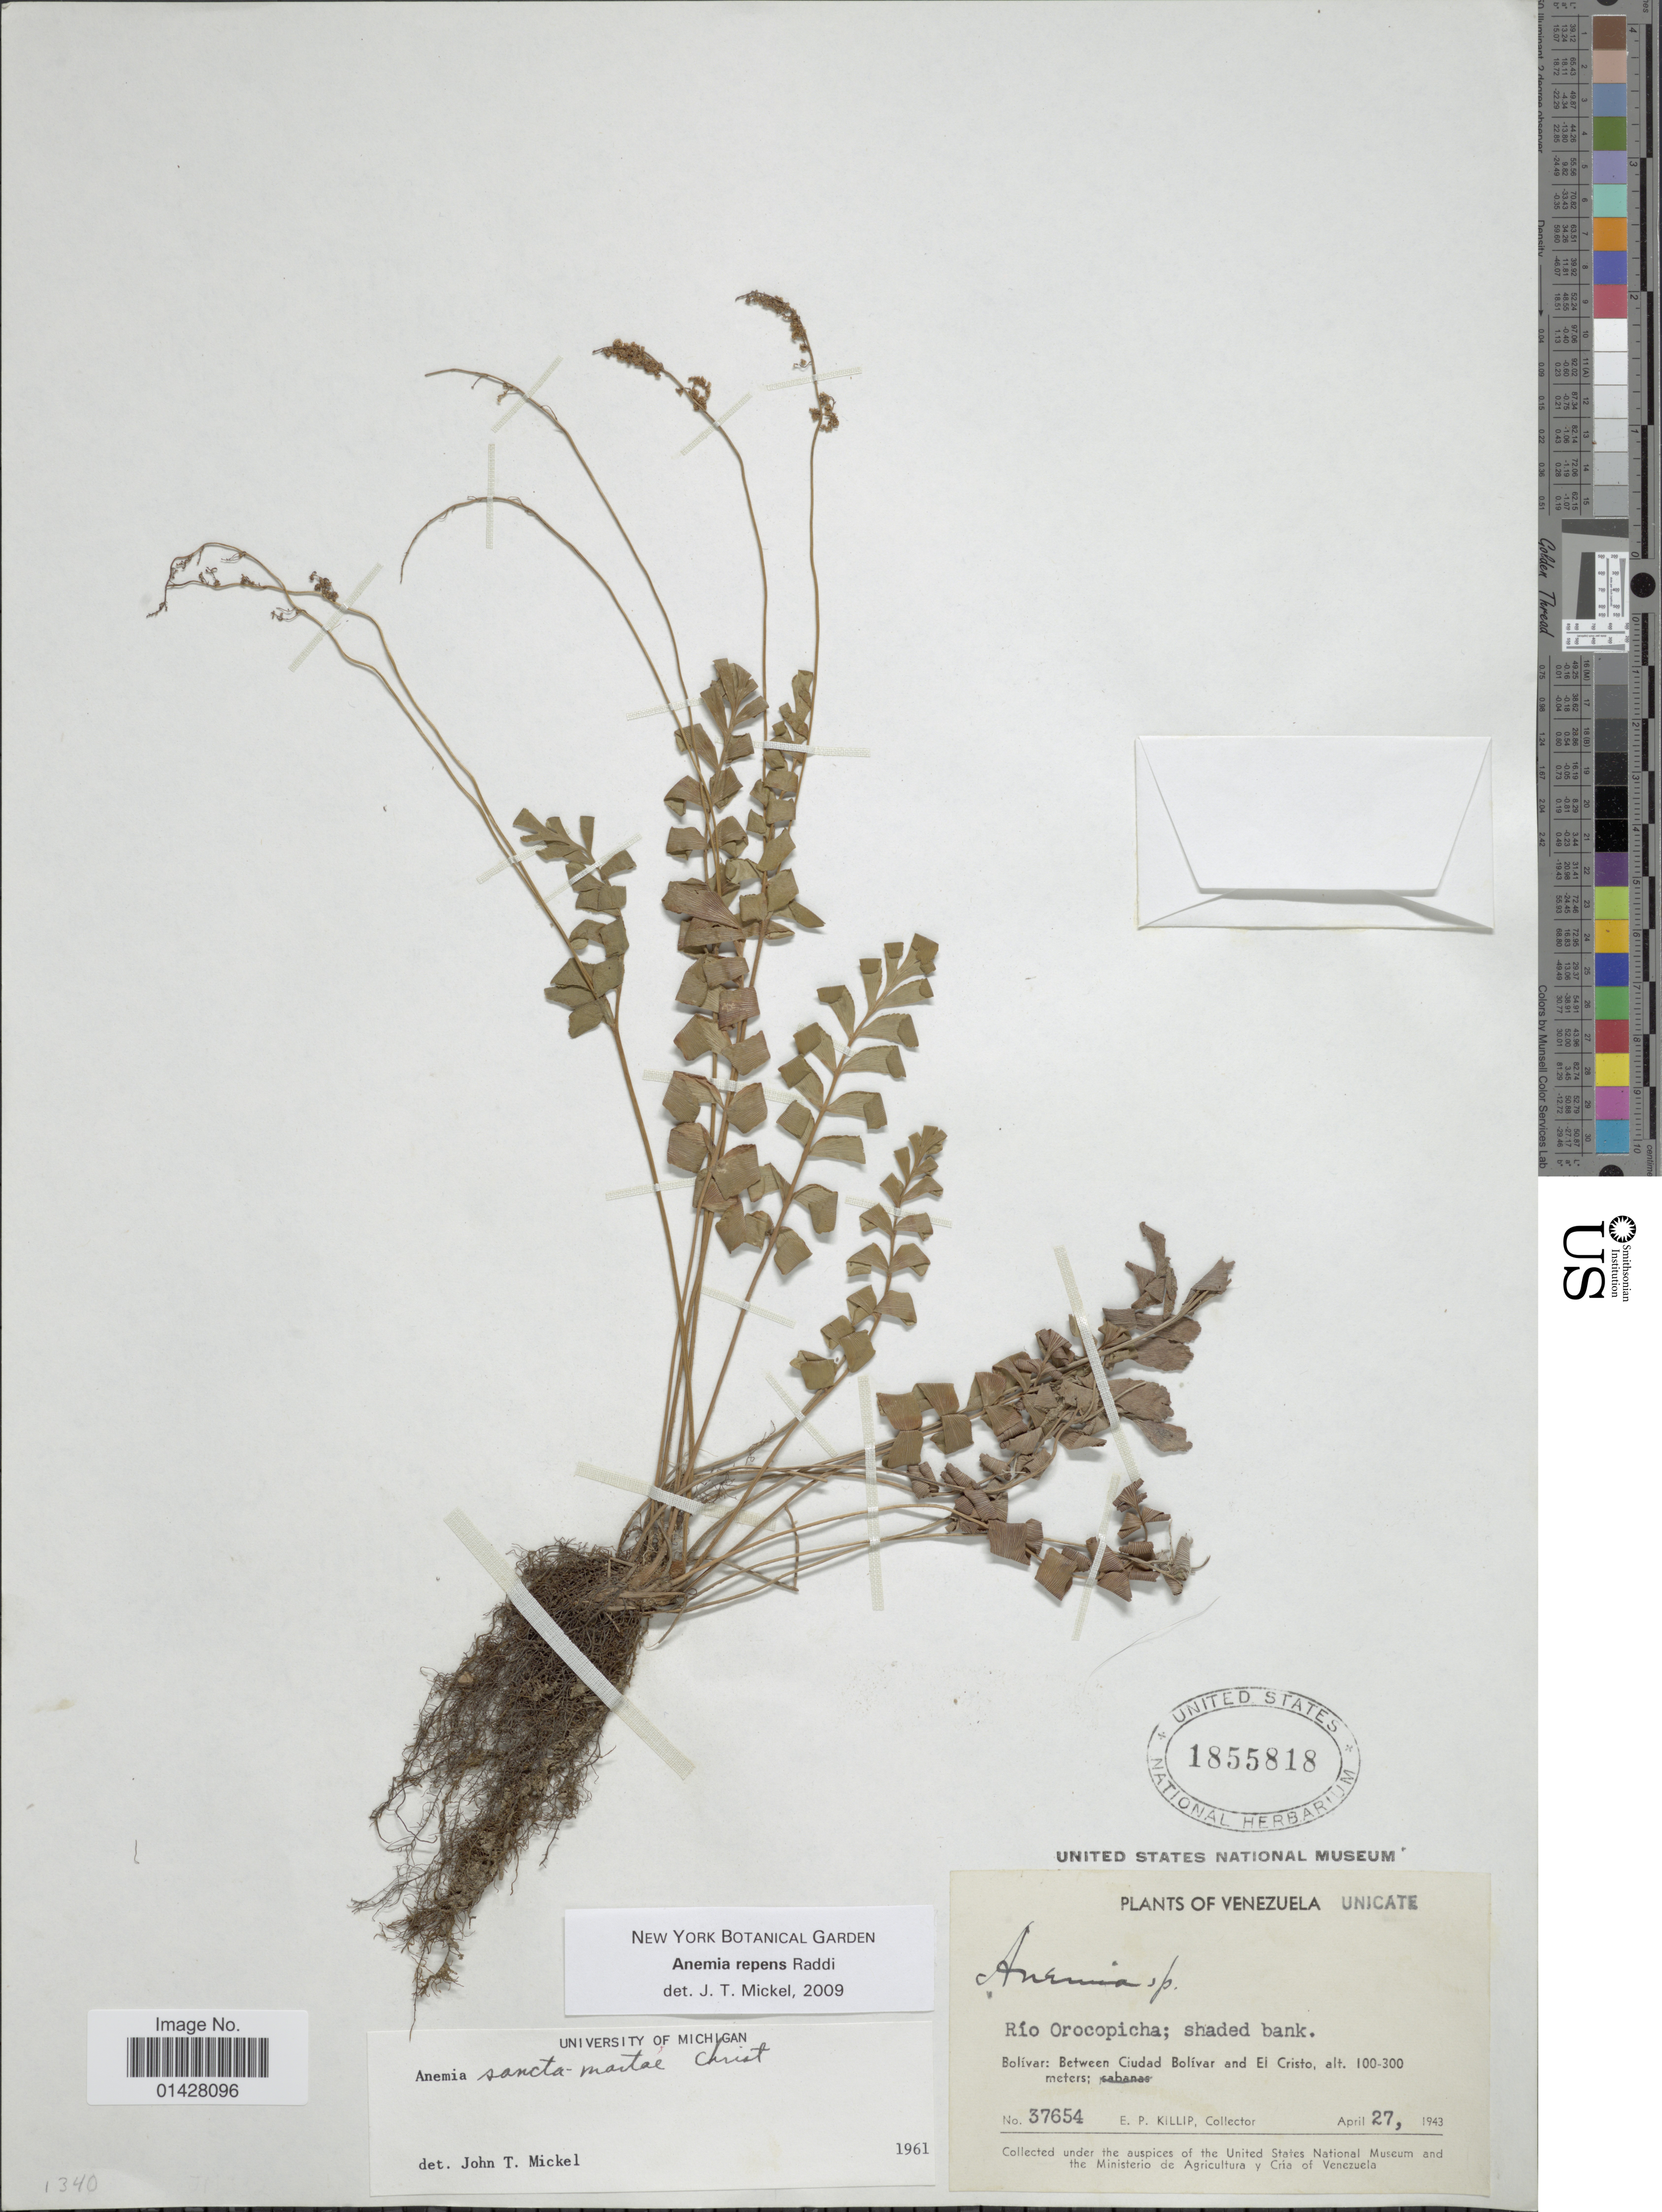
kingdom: Plantae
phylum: Tracheophyta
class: Polypodiopsida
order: Schizaeales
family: Anemiaceae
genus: Anemia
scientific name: Anemia repens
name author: Raddi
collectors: E. P. Killip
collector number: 37654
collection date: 1943-04-27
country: Venezuela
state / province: Bolivar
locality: Río Orocopicha; shaded bank. Bolívar: Between Ciudad Bolívar and El Cristo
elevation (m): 100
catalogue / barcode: US 1855818